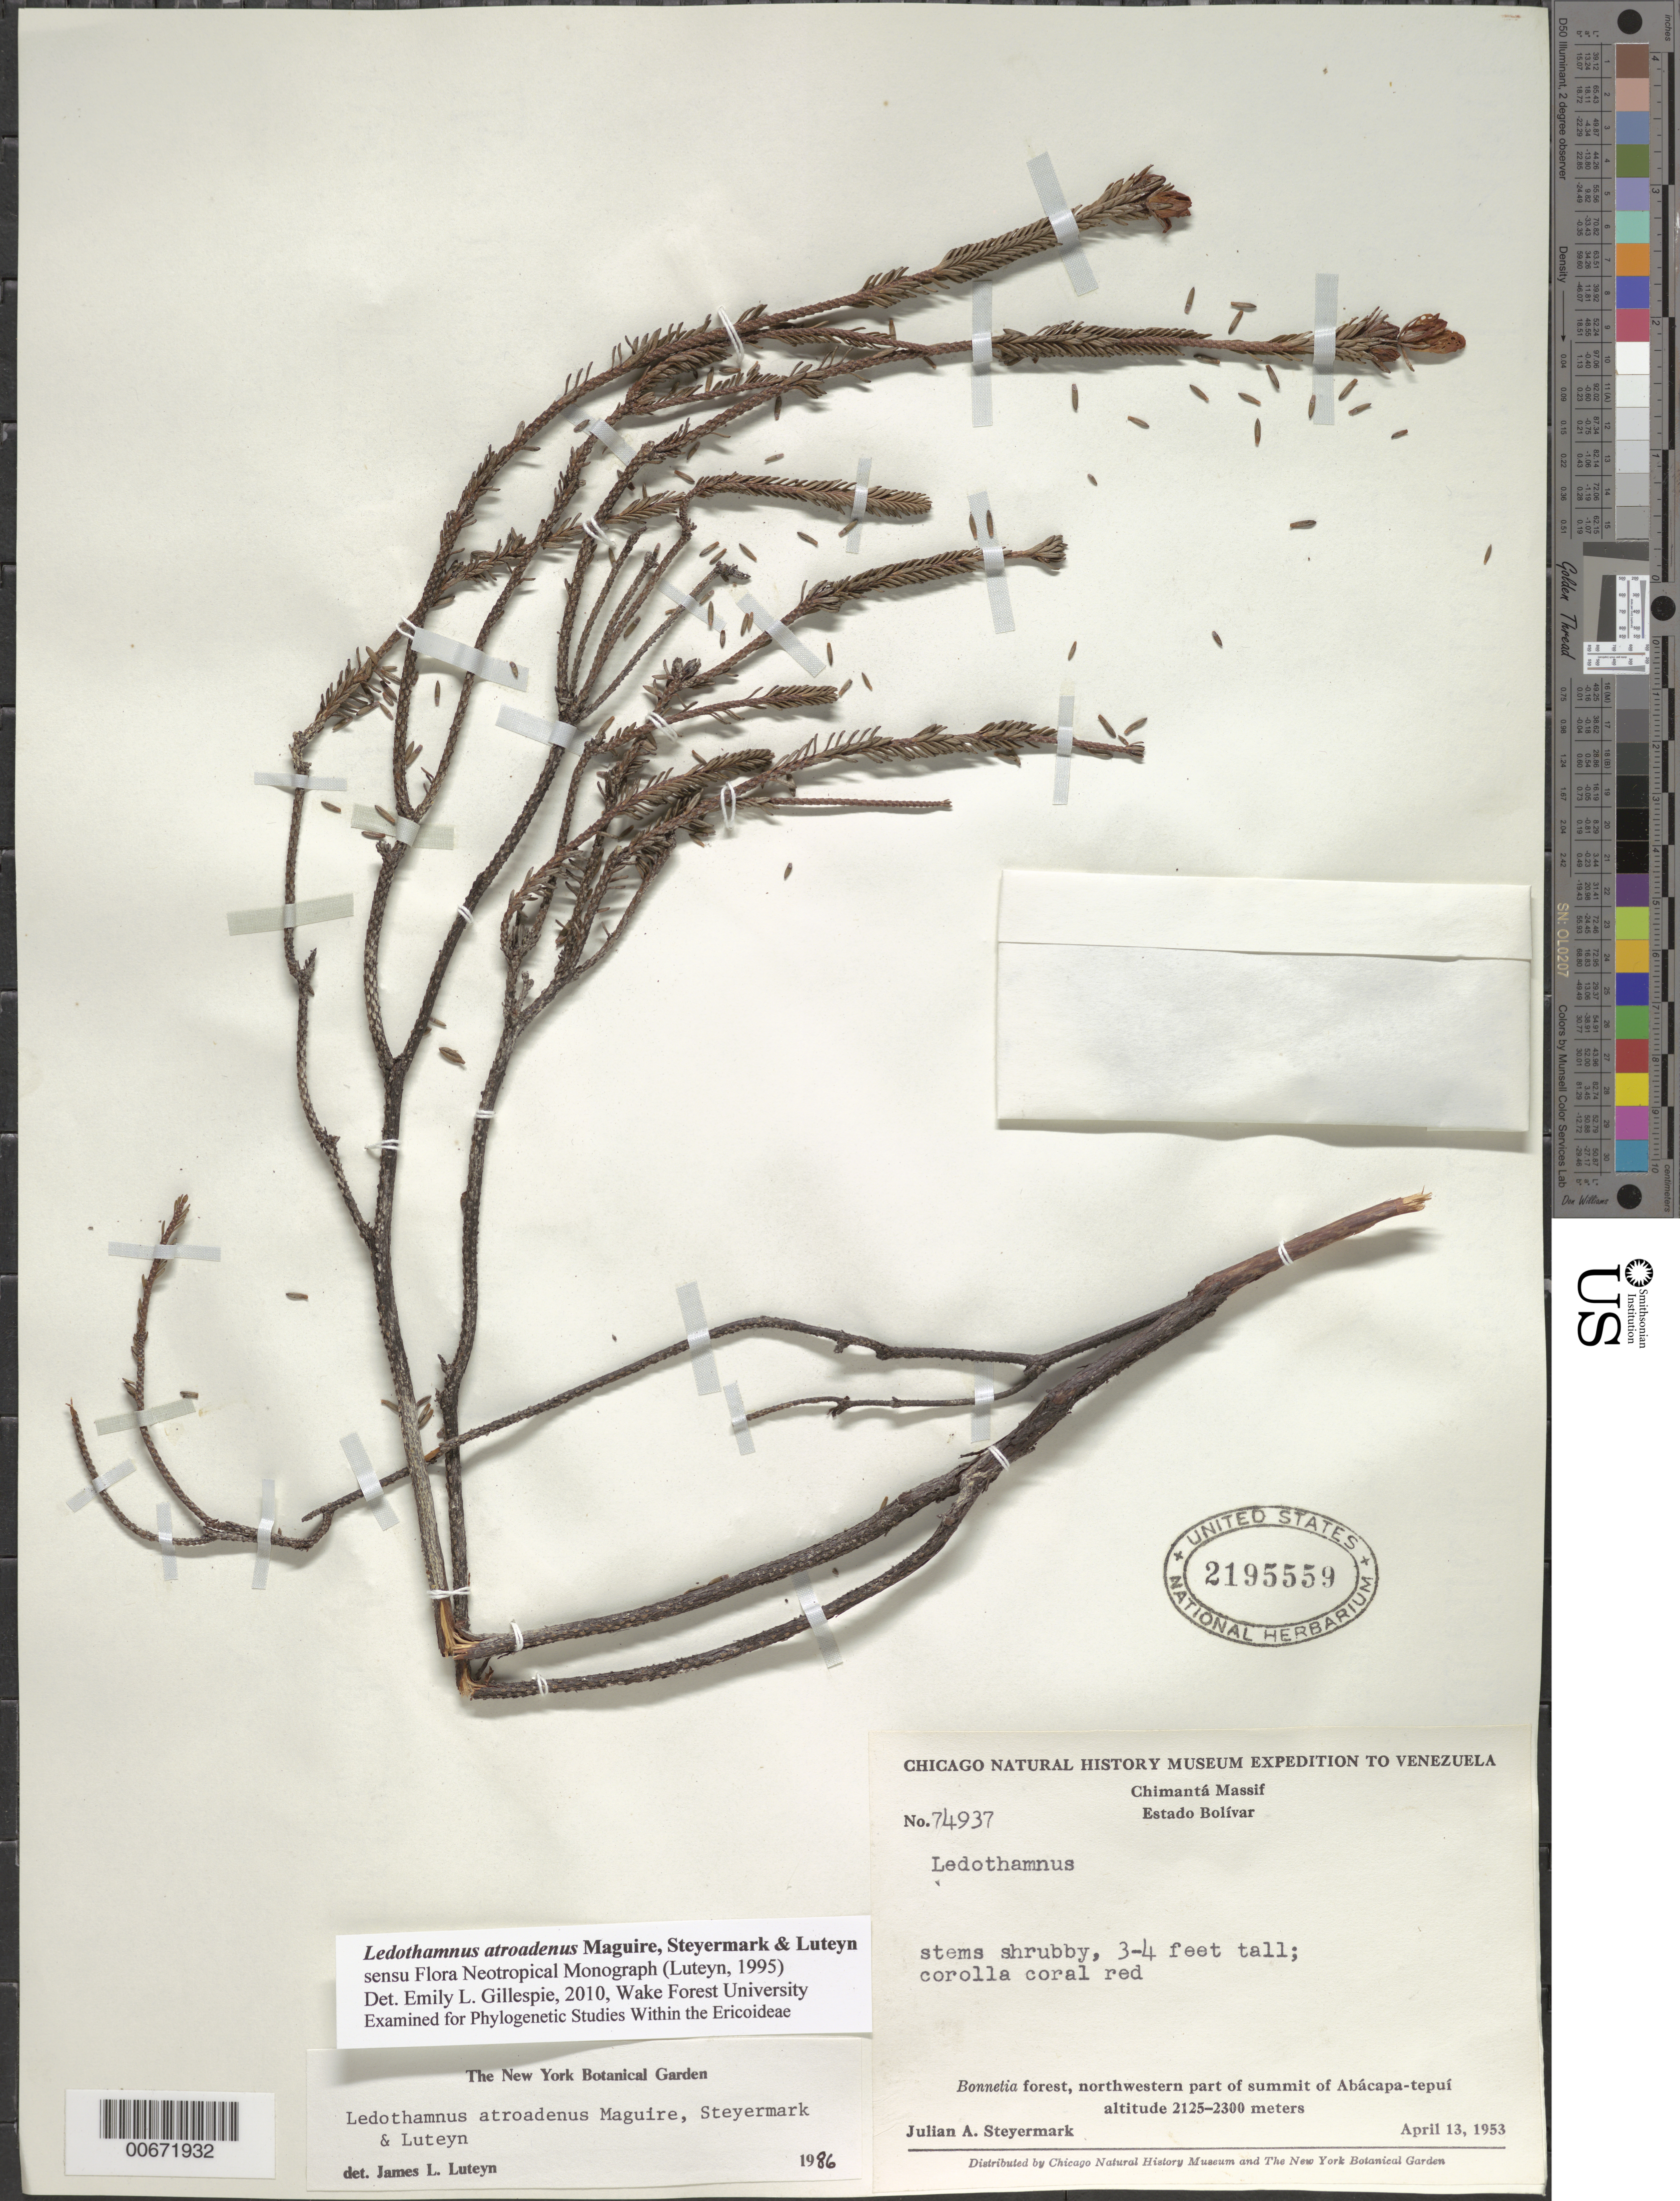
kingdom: Plantae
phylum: Tracheophyta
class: Magnoliopsida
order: Ericales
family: Ericaceae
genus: Ledothamnus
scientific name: Ledothamnus atroadenus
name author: Maguire et al.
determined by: Luteyn, J. L.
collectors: J. Steyermark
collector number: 74937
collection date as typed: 13-Apr-53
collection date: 1953-04-13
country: Venezuela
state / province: Bolívar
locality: Chimantá Massif, Abácapa-tepuí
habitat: Bonnetia forest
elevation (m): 2125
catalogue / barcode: US 2195559